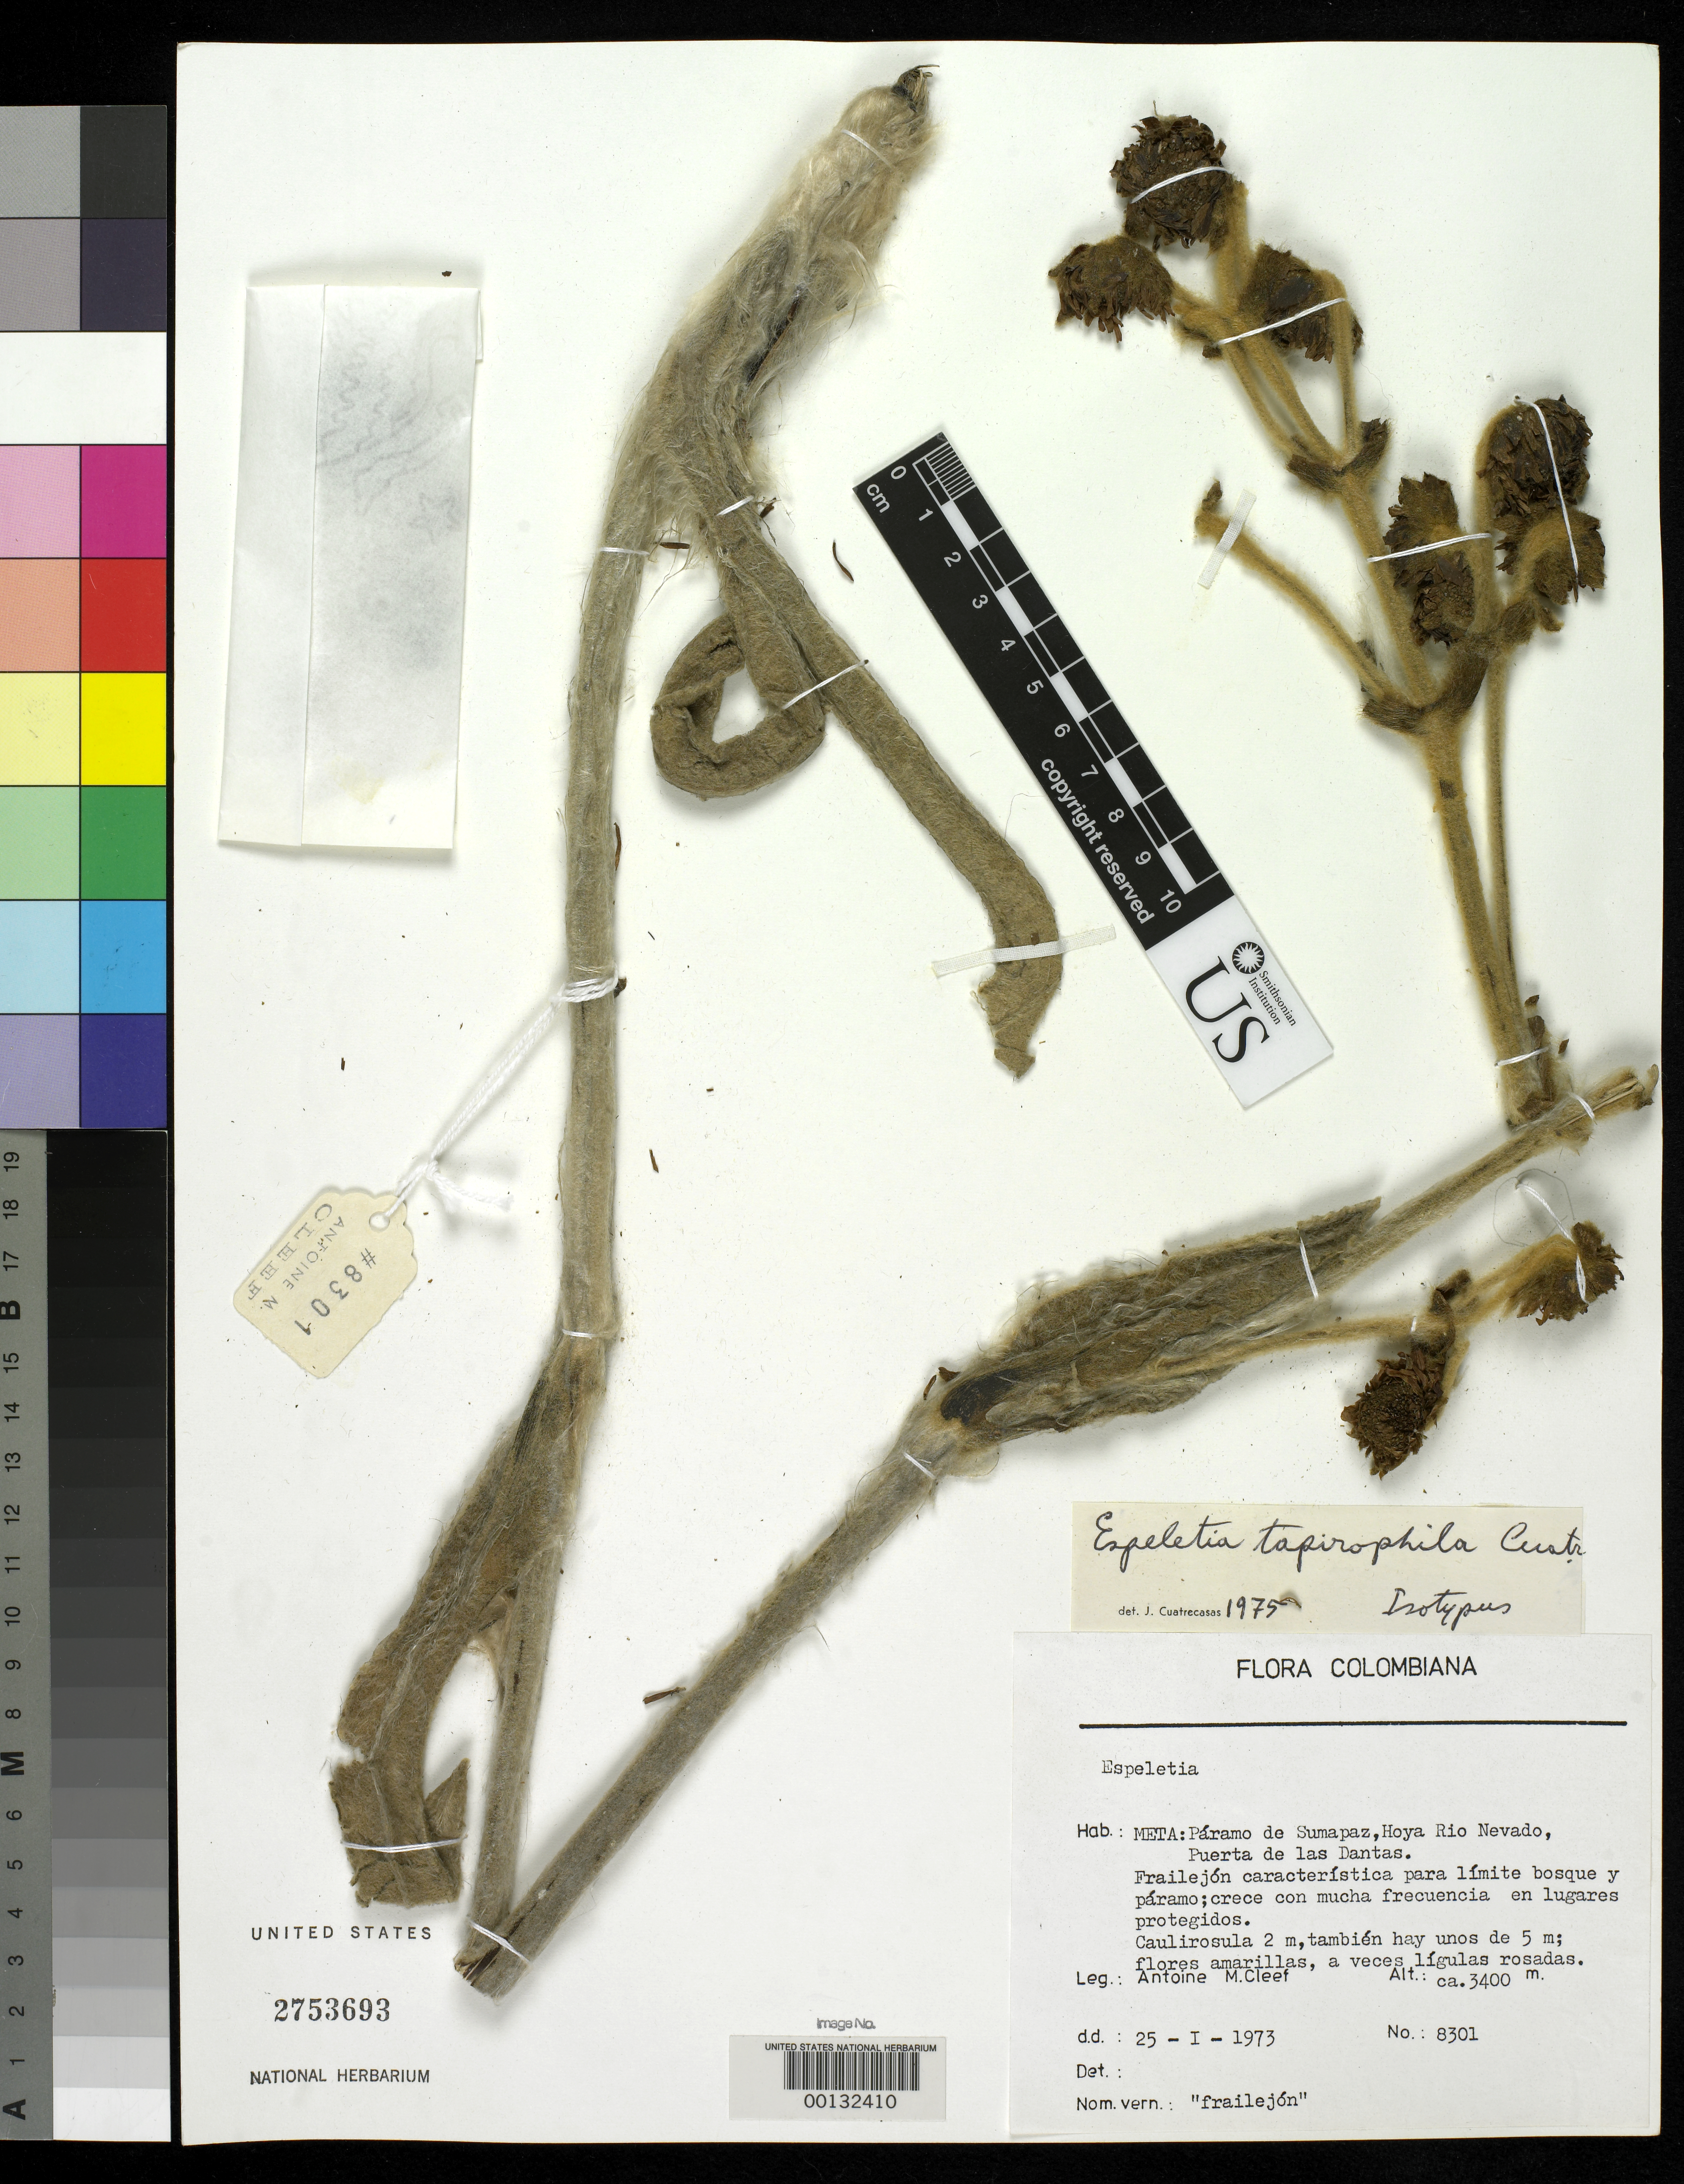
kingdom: Plantae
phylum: Tracheophyta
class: Magnoliopsida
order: Asterales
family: Asteraceae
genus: Espeletia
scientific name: Espeletia tapirophila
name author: Cuatrec.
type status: Isotype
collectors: A. M. Cleef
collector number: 8301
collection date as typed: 25 Jan 1973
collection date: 1973-01-25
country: Colombia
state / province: Meta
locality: Páramo de Sumapaz, Hoya Rio Nevada, Puerta de Las Dantas.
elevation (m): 3400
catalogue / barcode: US 2753693